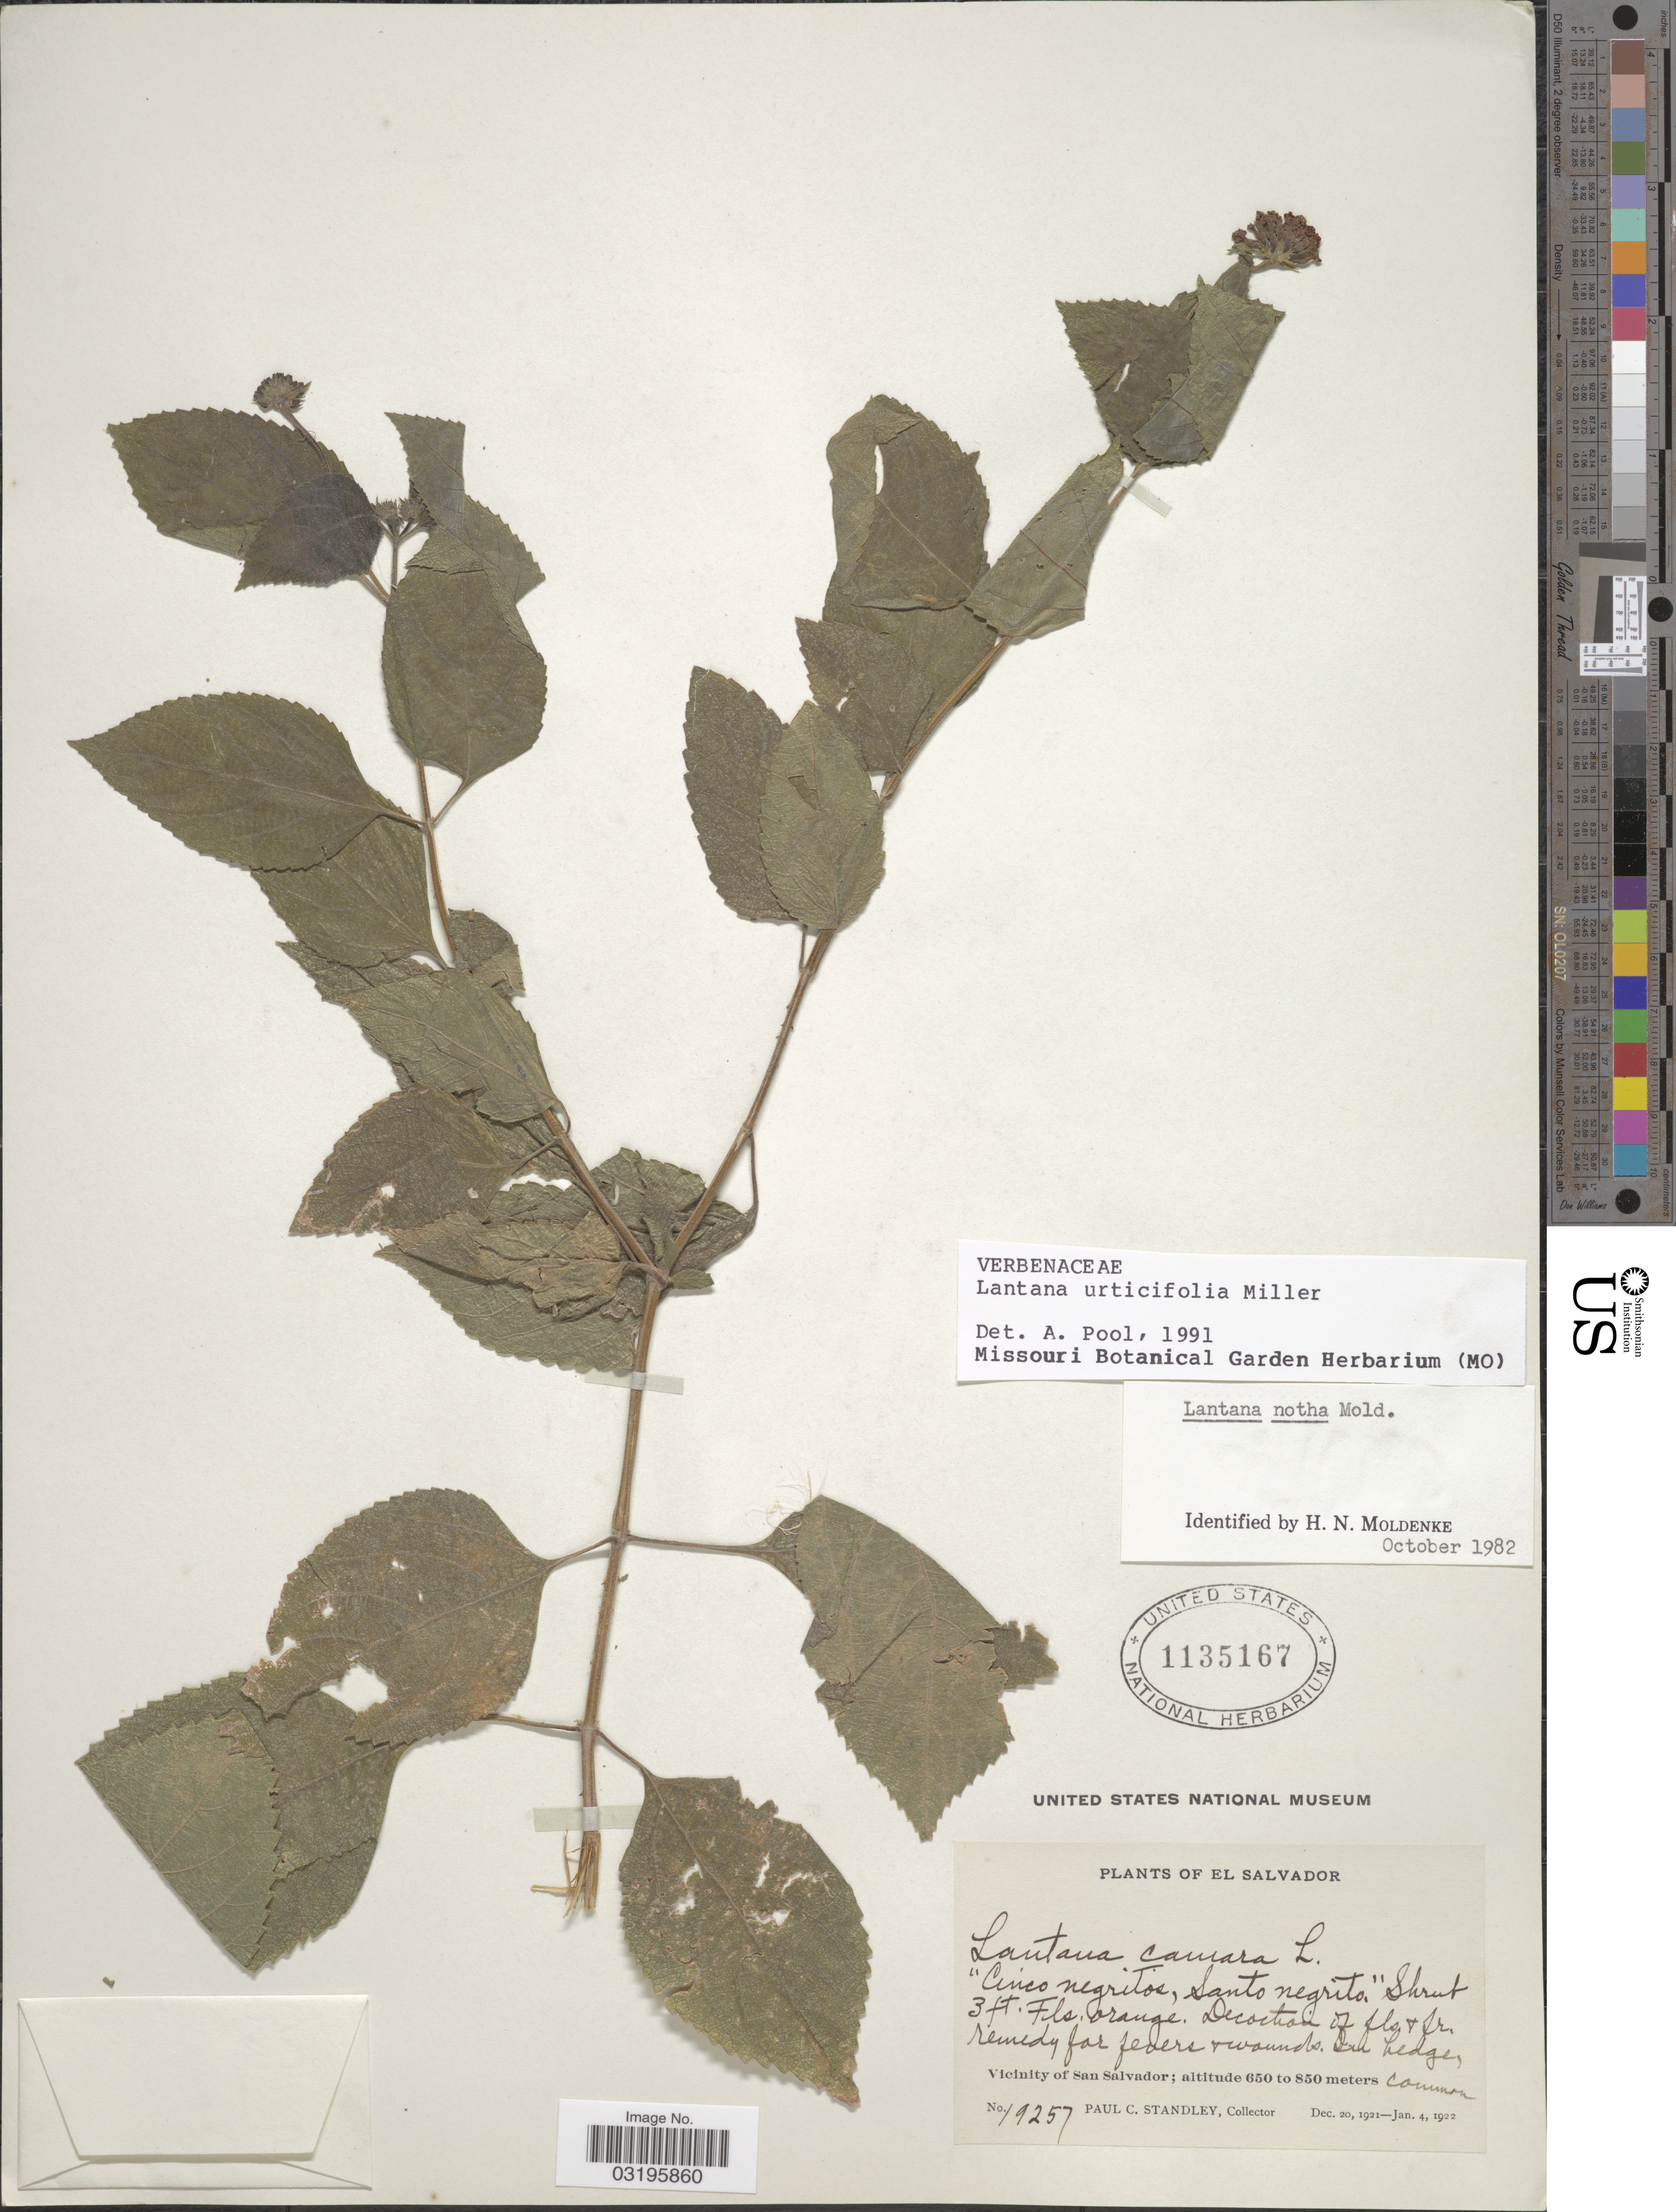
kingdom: Plantae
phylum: Tracheophyta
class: Magnoliopsida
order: Lamiales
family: Verbenaceae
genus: Lantana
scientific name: Lantana urticifolia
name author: Mill.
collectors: P. C. Standley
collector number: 19257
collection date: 1921-12-20/1922-01-04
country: El Salvador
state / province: San Salvador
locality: Vicinity of San Salvador.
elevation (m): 650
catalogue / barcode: US 1135167